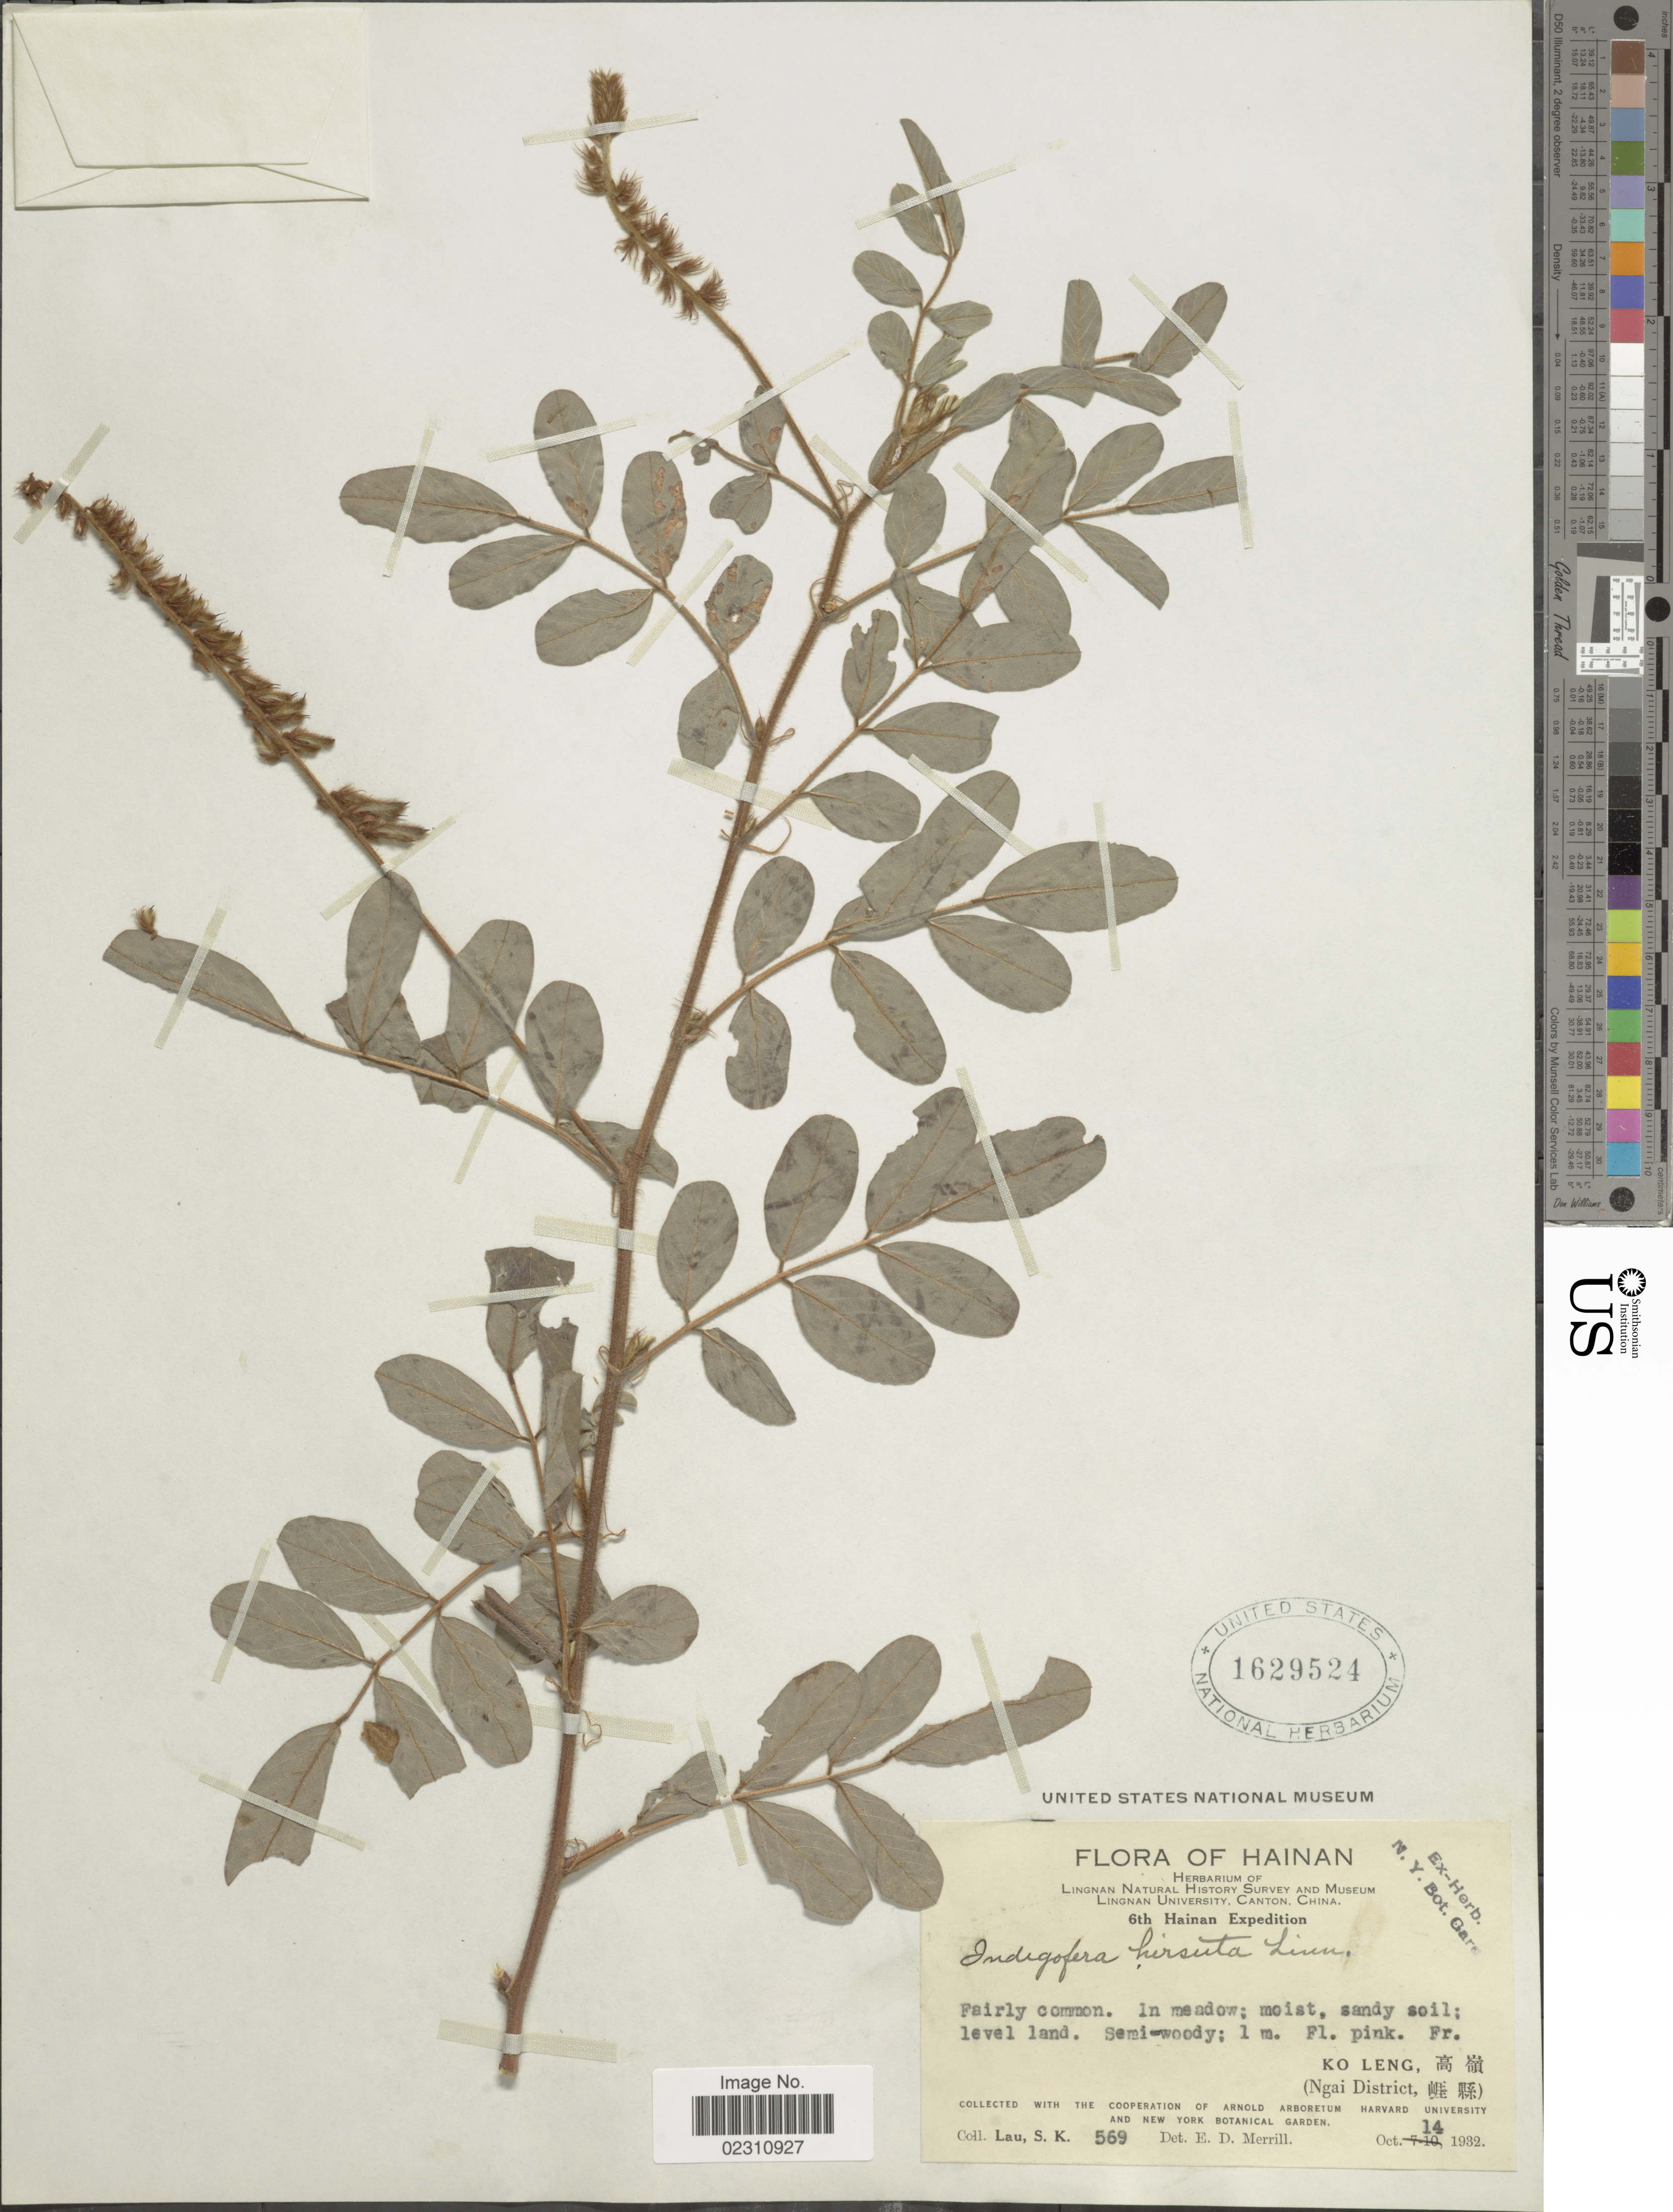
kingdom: Plantae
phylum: Tracheophyta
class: Magnoliopsida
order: Fabales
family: Fabaceae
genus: Indigofera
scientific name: Indigofera hirsuta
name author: L.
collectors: S. K. Lau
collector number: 569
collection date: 1932-10-14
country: China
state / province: Hainan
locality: HainanKo Leng, (Ngai District)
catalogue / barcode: US 1629524